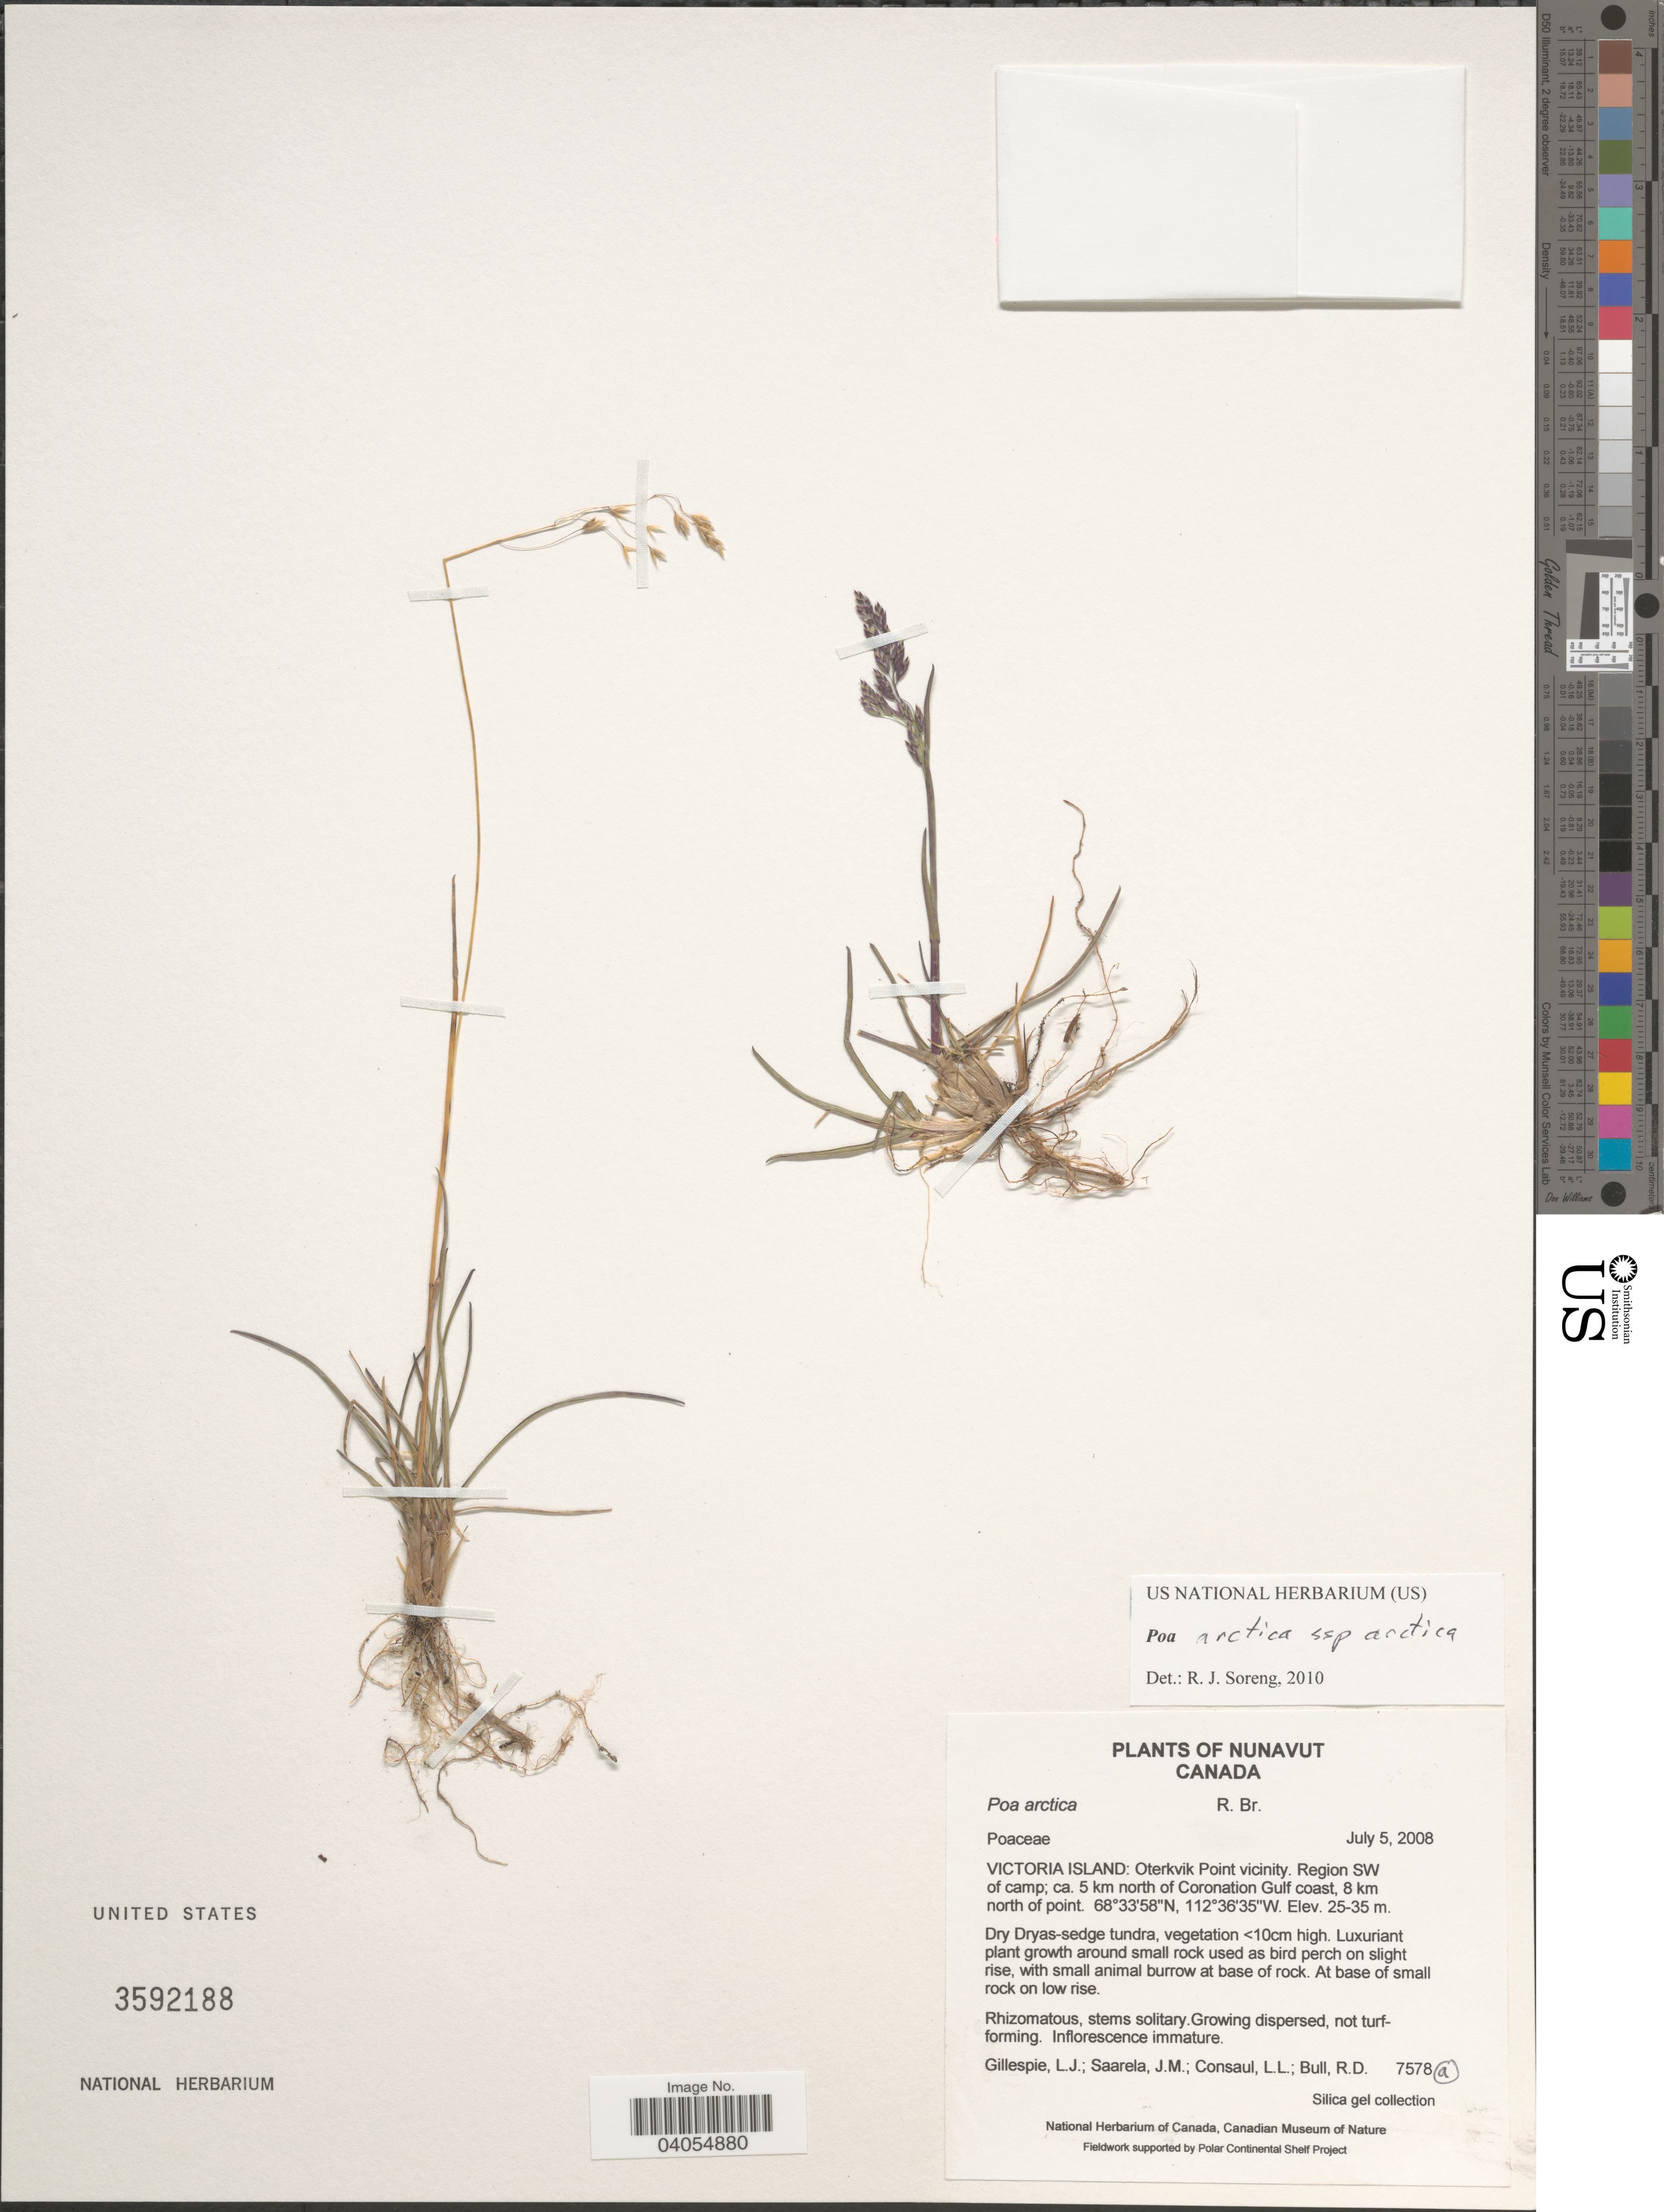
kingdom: Plantae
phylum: Tracheophyta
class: Liliopsida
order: Poales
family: Poaceae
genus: Poa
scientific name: Poa arctica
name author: R. Br.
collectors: L. Gillespie, J. Saarela, L. Consaul & R. Bull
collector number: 7578a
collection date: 2008-07-05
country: Canada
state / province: Nunavut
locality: Victoria Island: Oterkvik Point vicinity. Region SW of camp; ca. 5 km north of Coronation Gulf coast, 8 km north of point.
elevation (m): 25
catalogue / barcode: US 3592188